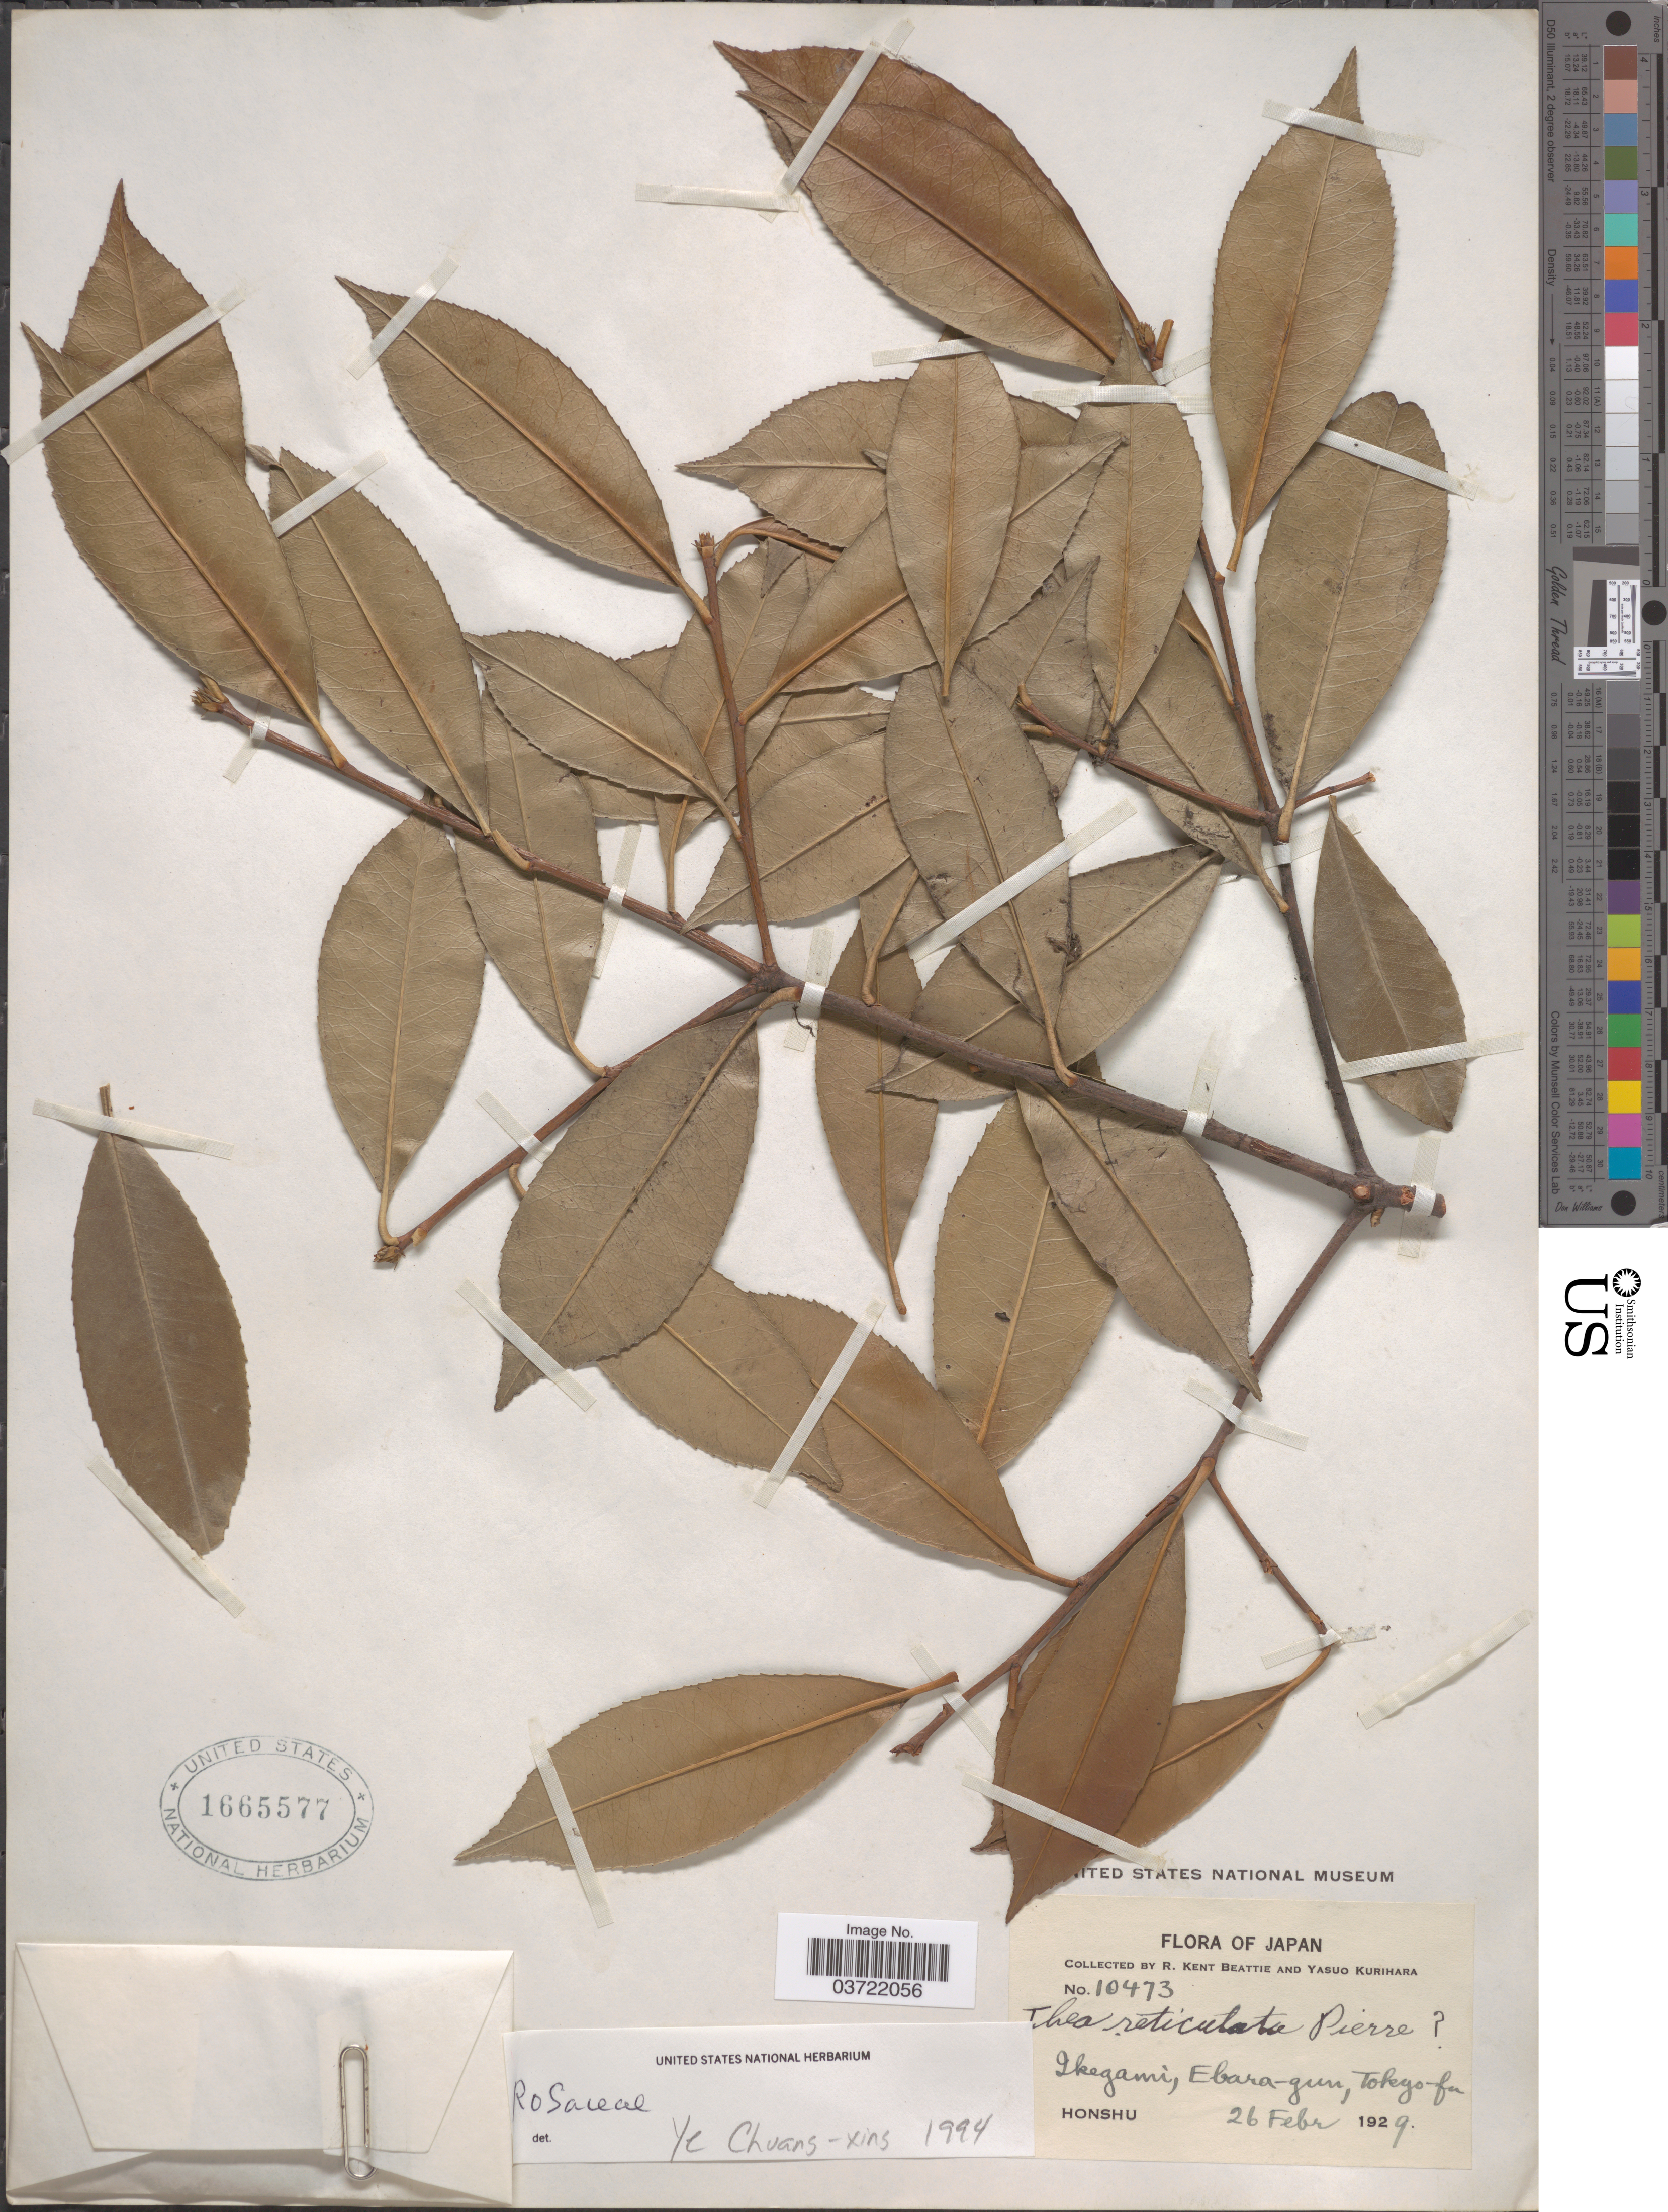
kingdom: Plantae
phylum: Tracheophyta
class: Liliopsida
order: Poales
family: Juncaceae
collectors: R. K. Beattie & Y. Kurihara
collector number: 10473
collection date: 1929-02-26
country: Japan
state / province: Tokyo, Federal City of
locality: Ikegami, Ebara-gun, Tokyo-fu. Honshu.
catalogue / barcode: US 1665577